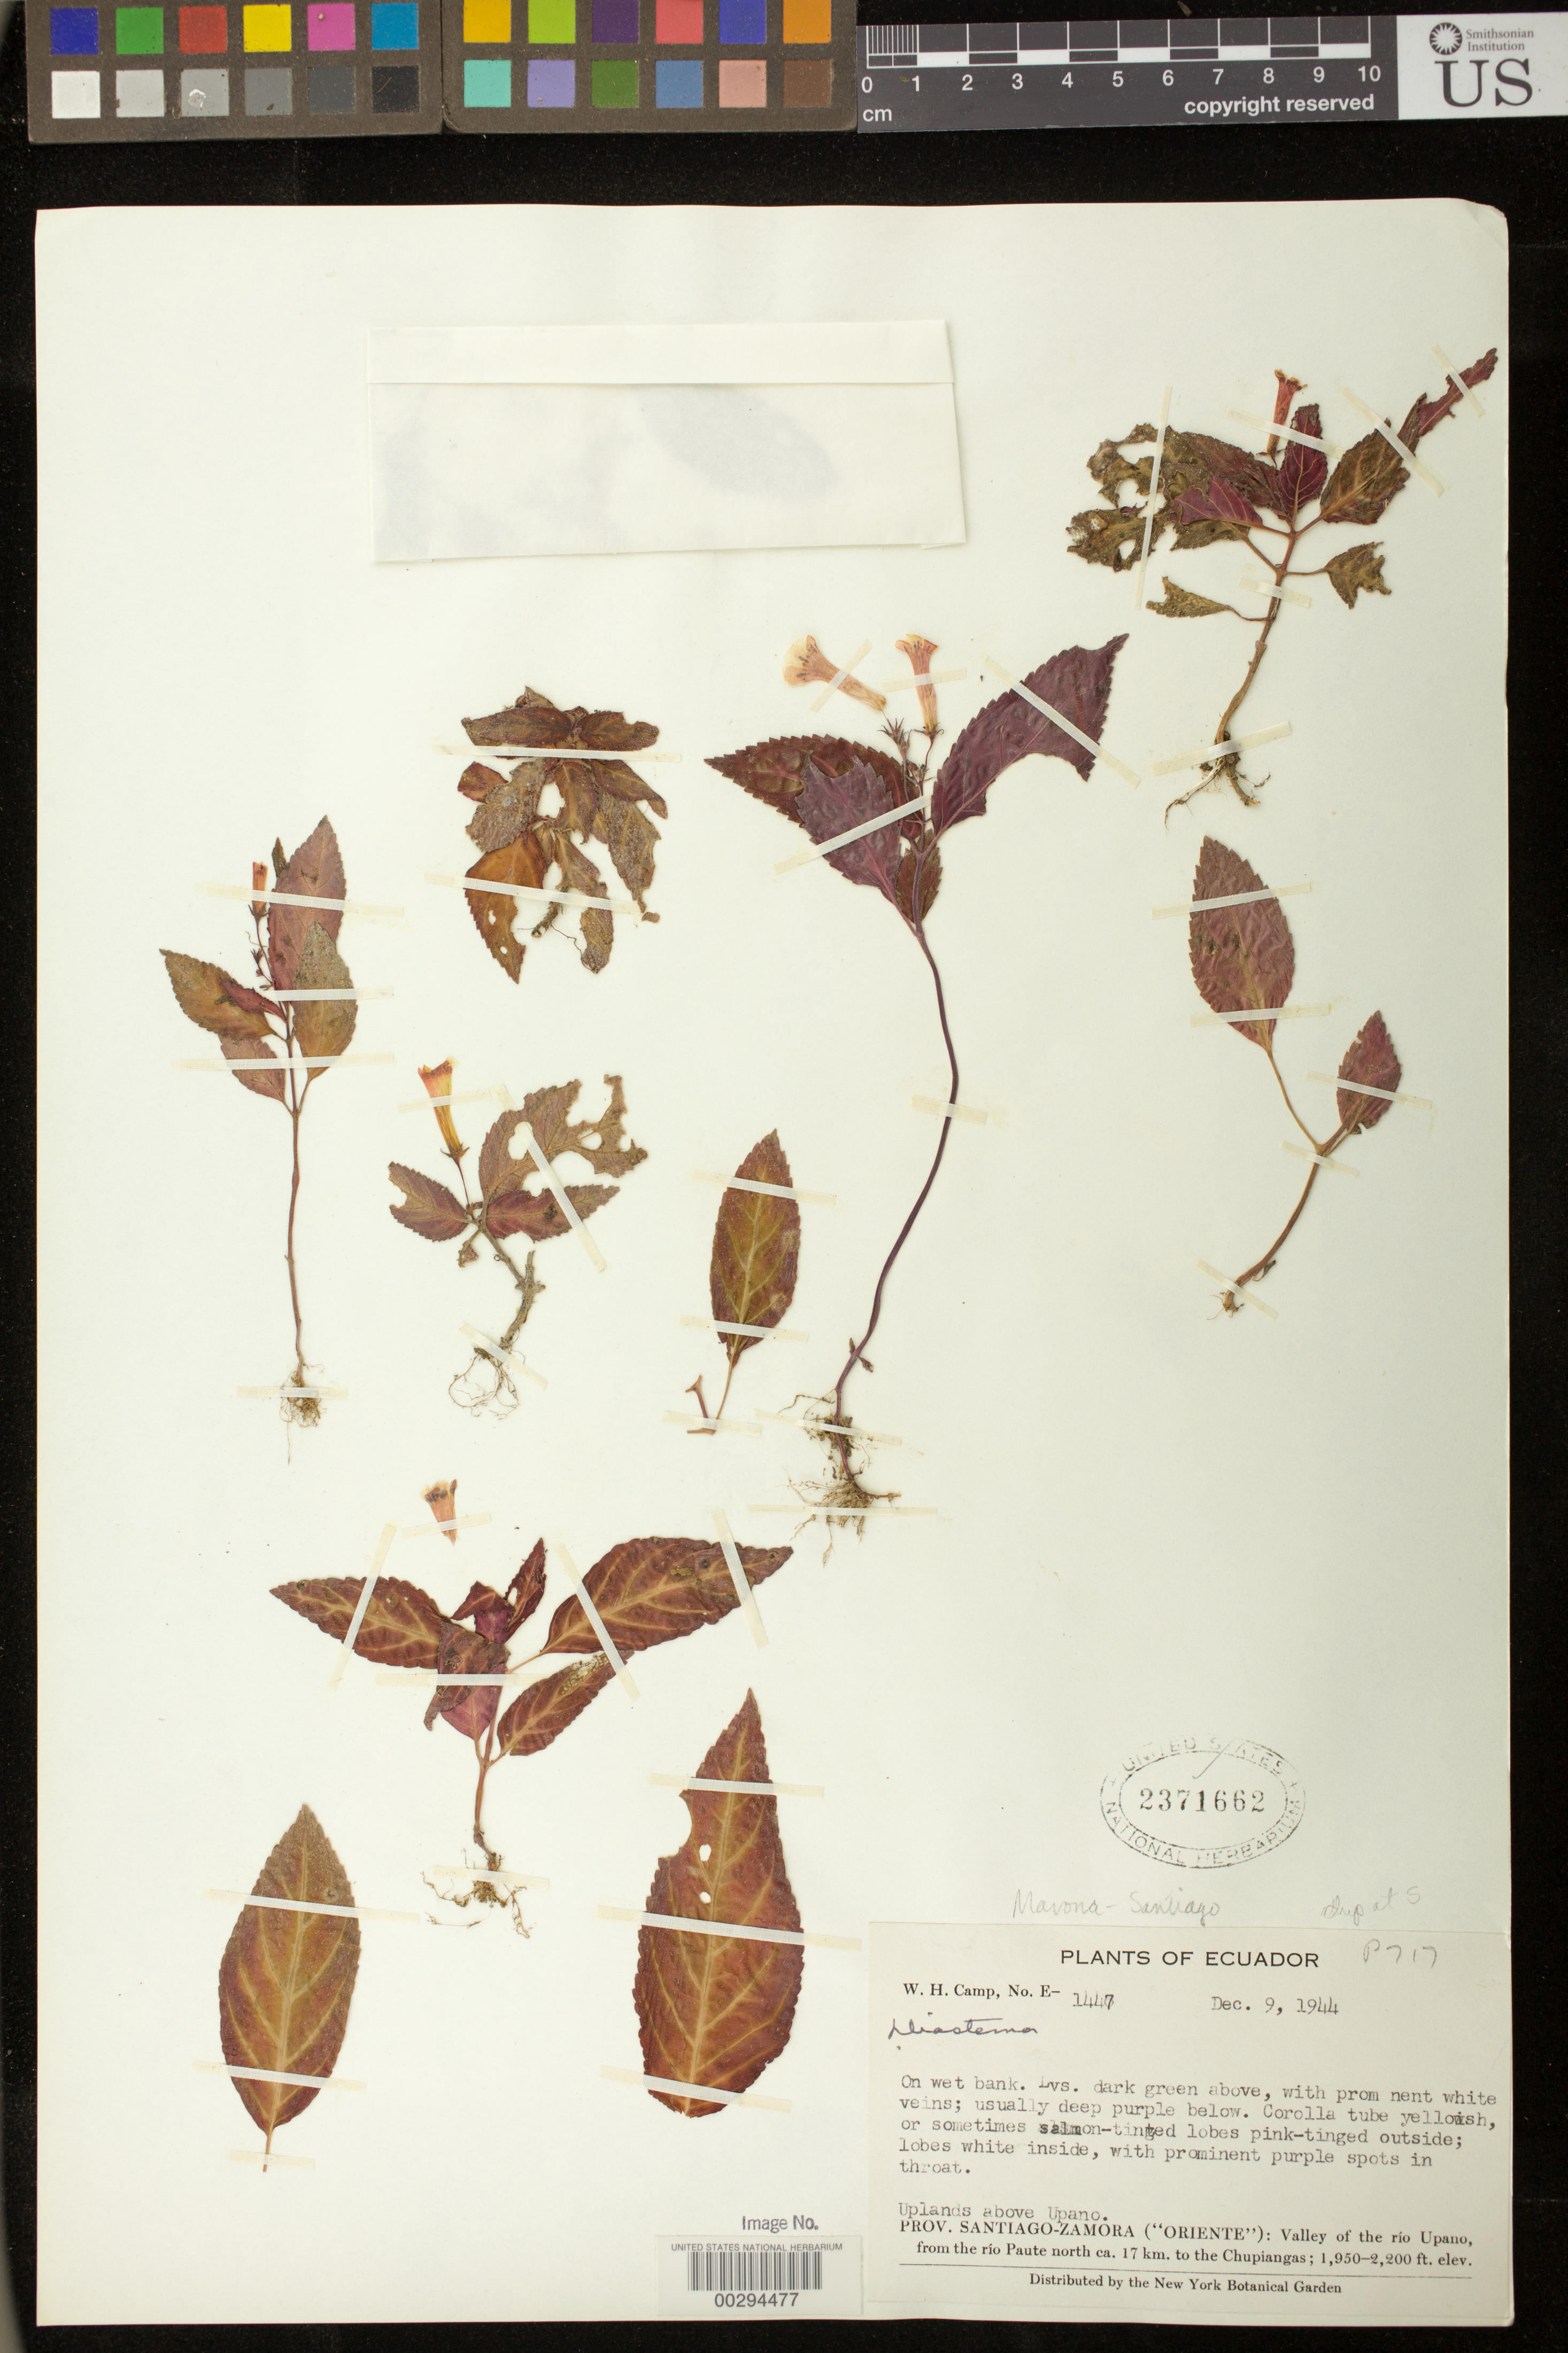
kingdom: Plantae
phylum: Tracheophyta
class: Magnoliopsida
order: Lamiales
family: Gesneriaceae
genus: Diastema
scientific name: Diastema scabrum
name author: (Poepp.) Benth. ex Walp.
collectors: W. H. Camp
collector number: E- 1447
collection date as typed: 09 Dec 1944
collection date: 1944-12-09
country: Ecuador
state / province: Morona-Santiago / Zamora-Chinchipe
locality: ("Oriente"), Uplands above Upano, valley of the Rio Upano, from the Rio Paute N ca 17 km to the Chupiangas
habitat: On wet bank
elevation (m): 594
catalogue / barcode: US 2371662